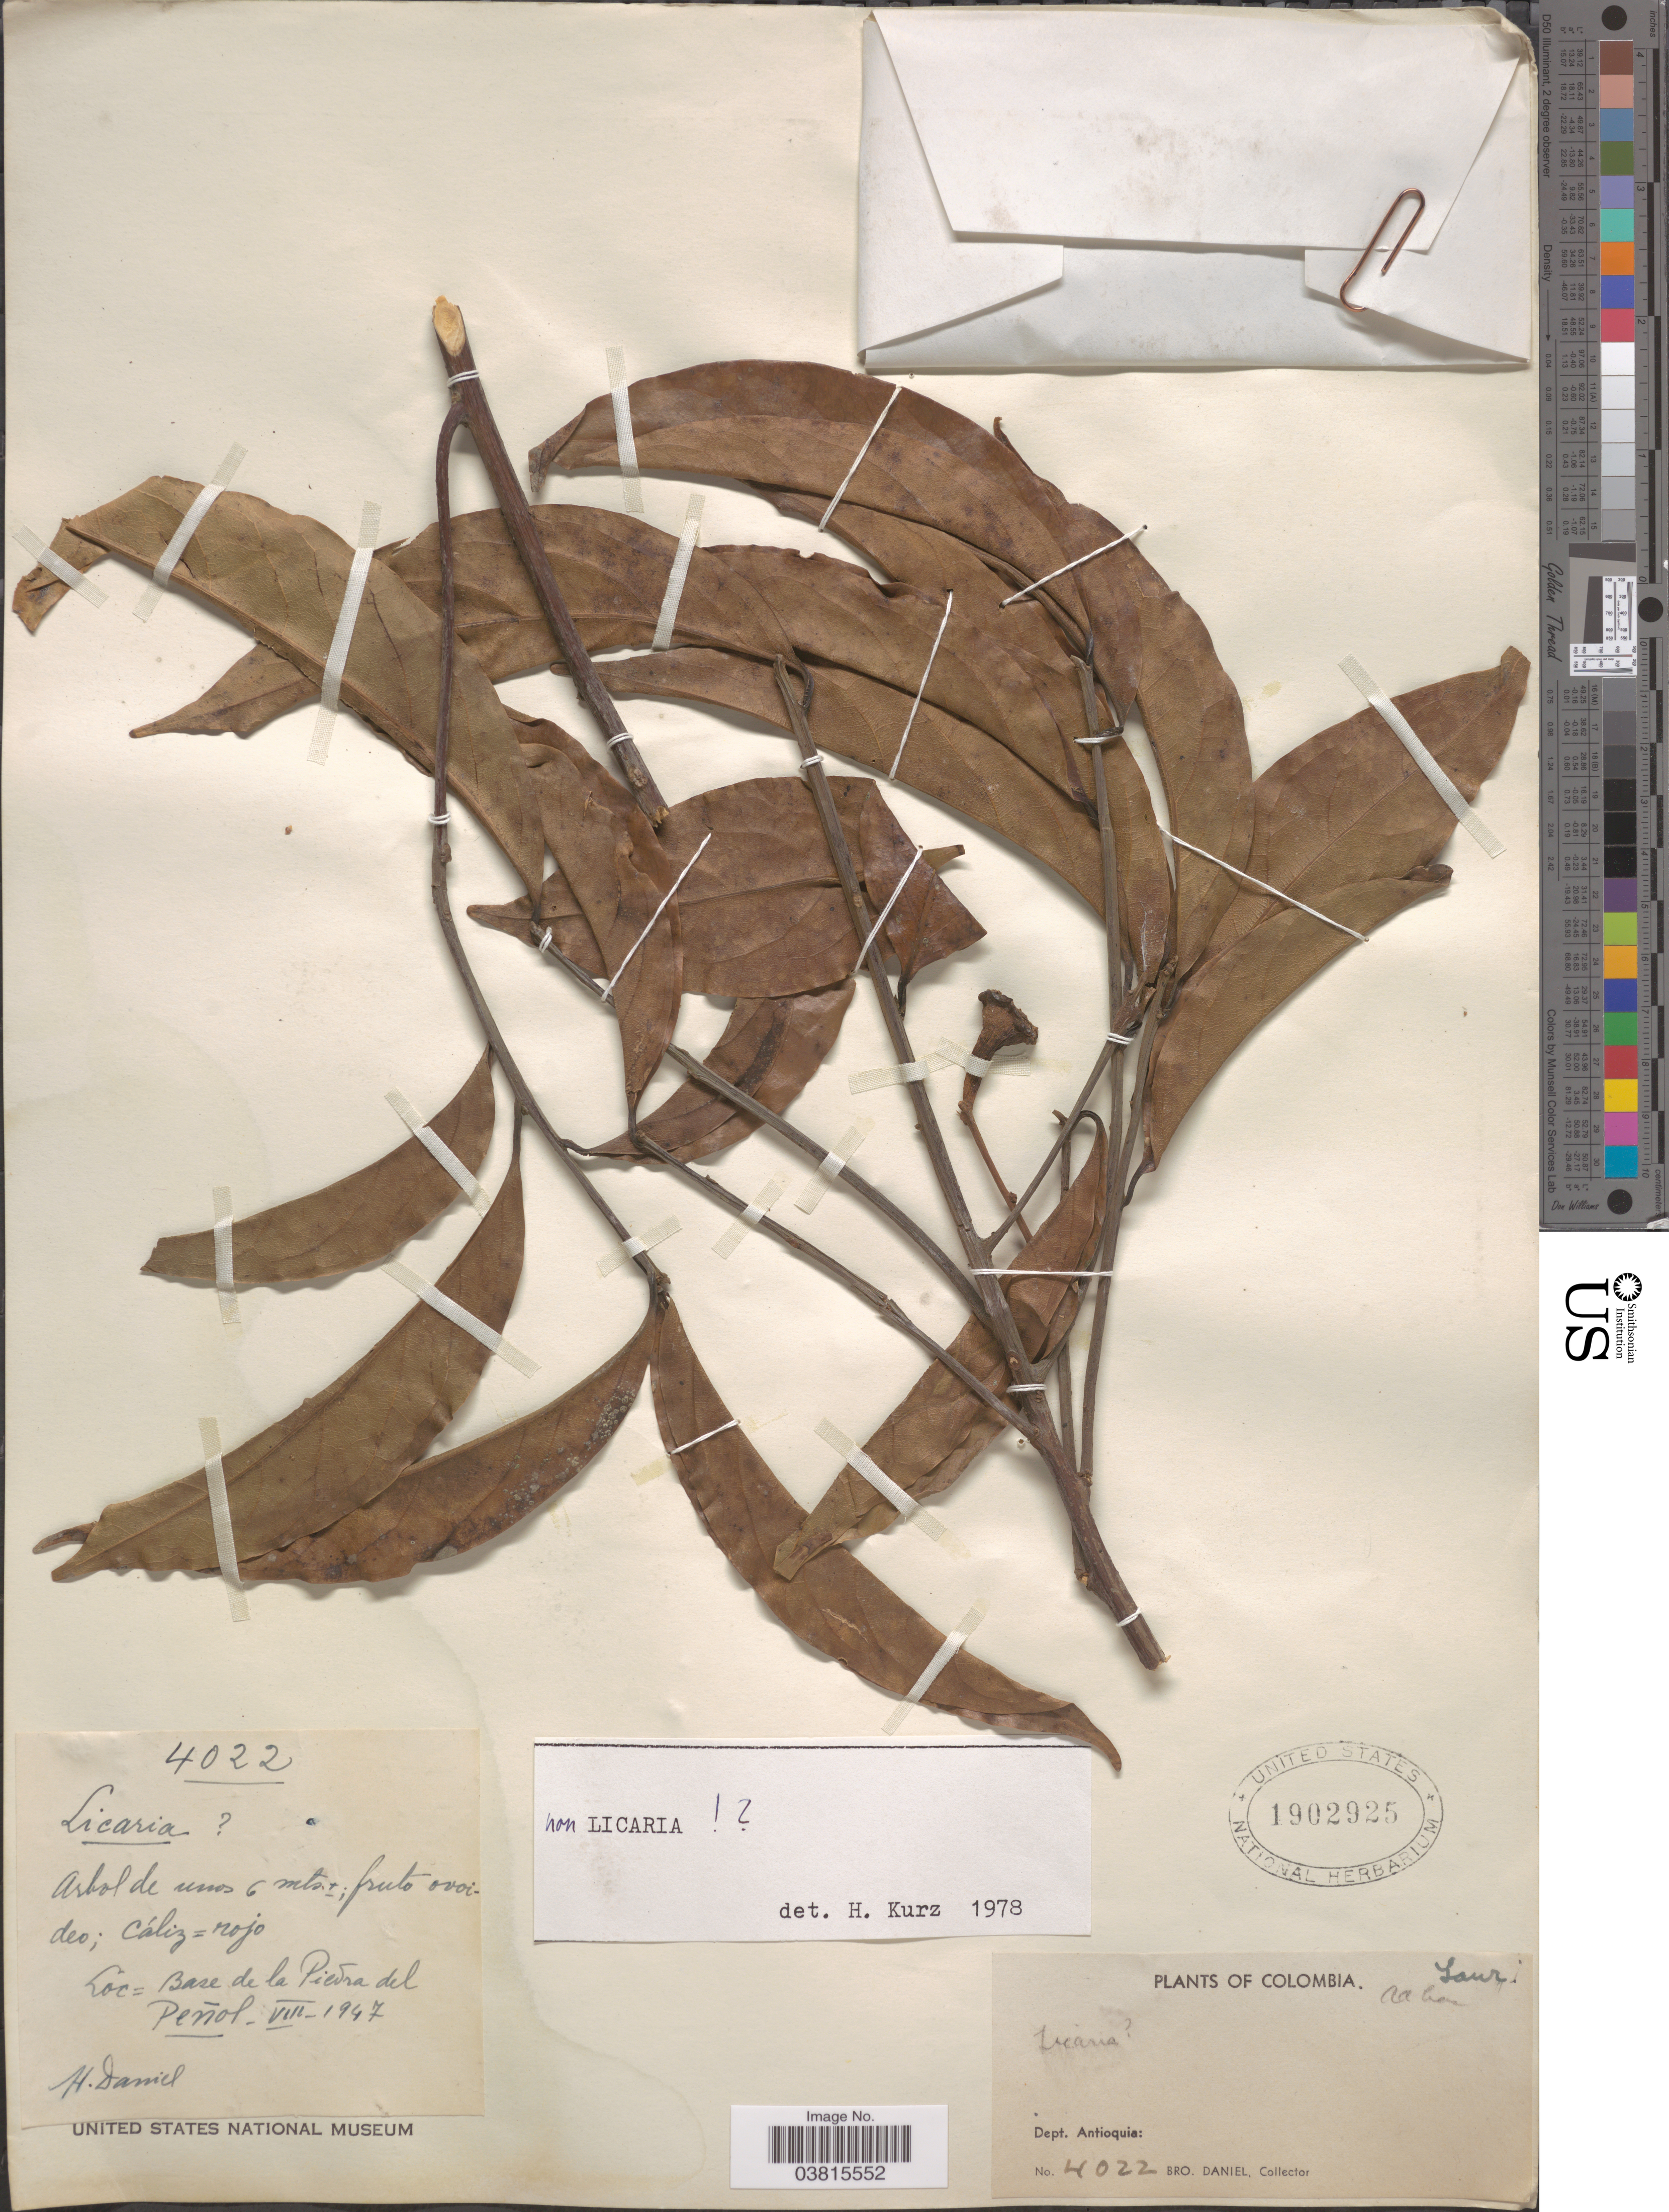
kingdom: Plantae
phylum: Tracheophyta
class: Magnoliopsida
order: Laurales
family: Lauraceae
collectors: Bro. Daniel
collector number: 4022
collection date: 1947-08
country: Colombia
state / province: Antioquia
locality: Dept. Antioquia. Base de la Piedra del Peñol.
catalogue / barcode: US 1902925